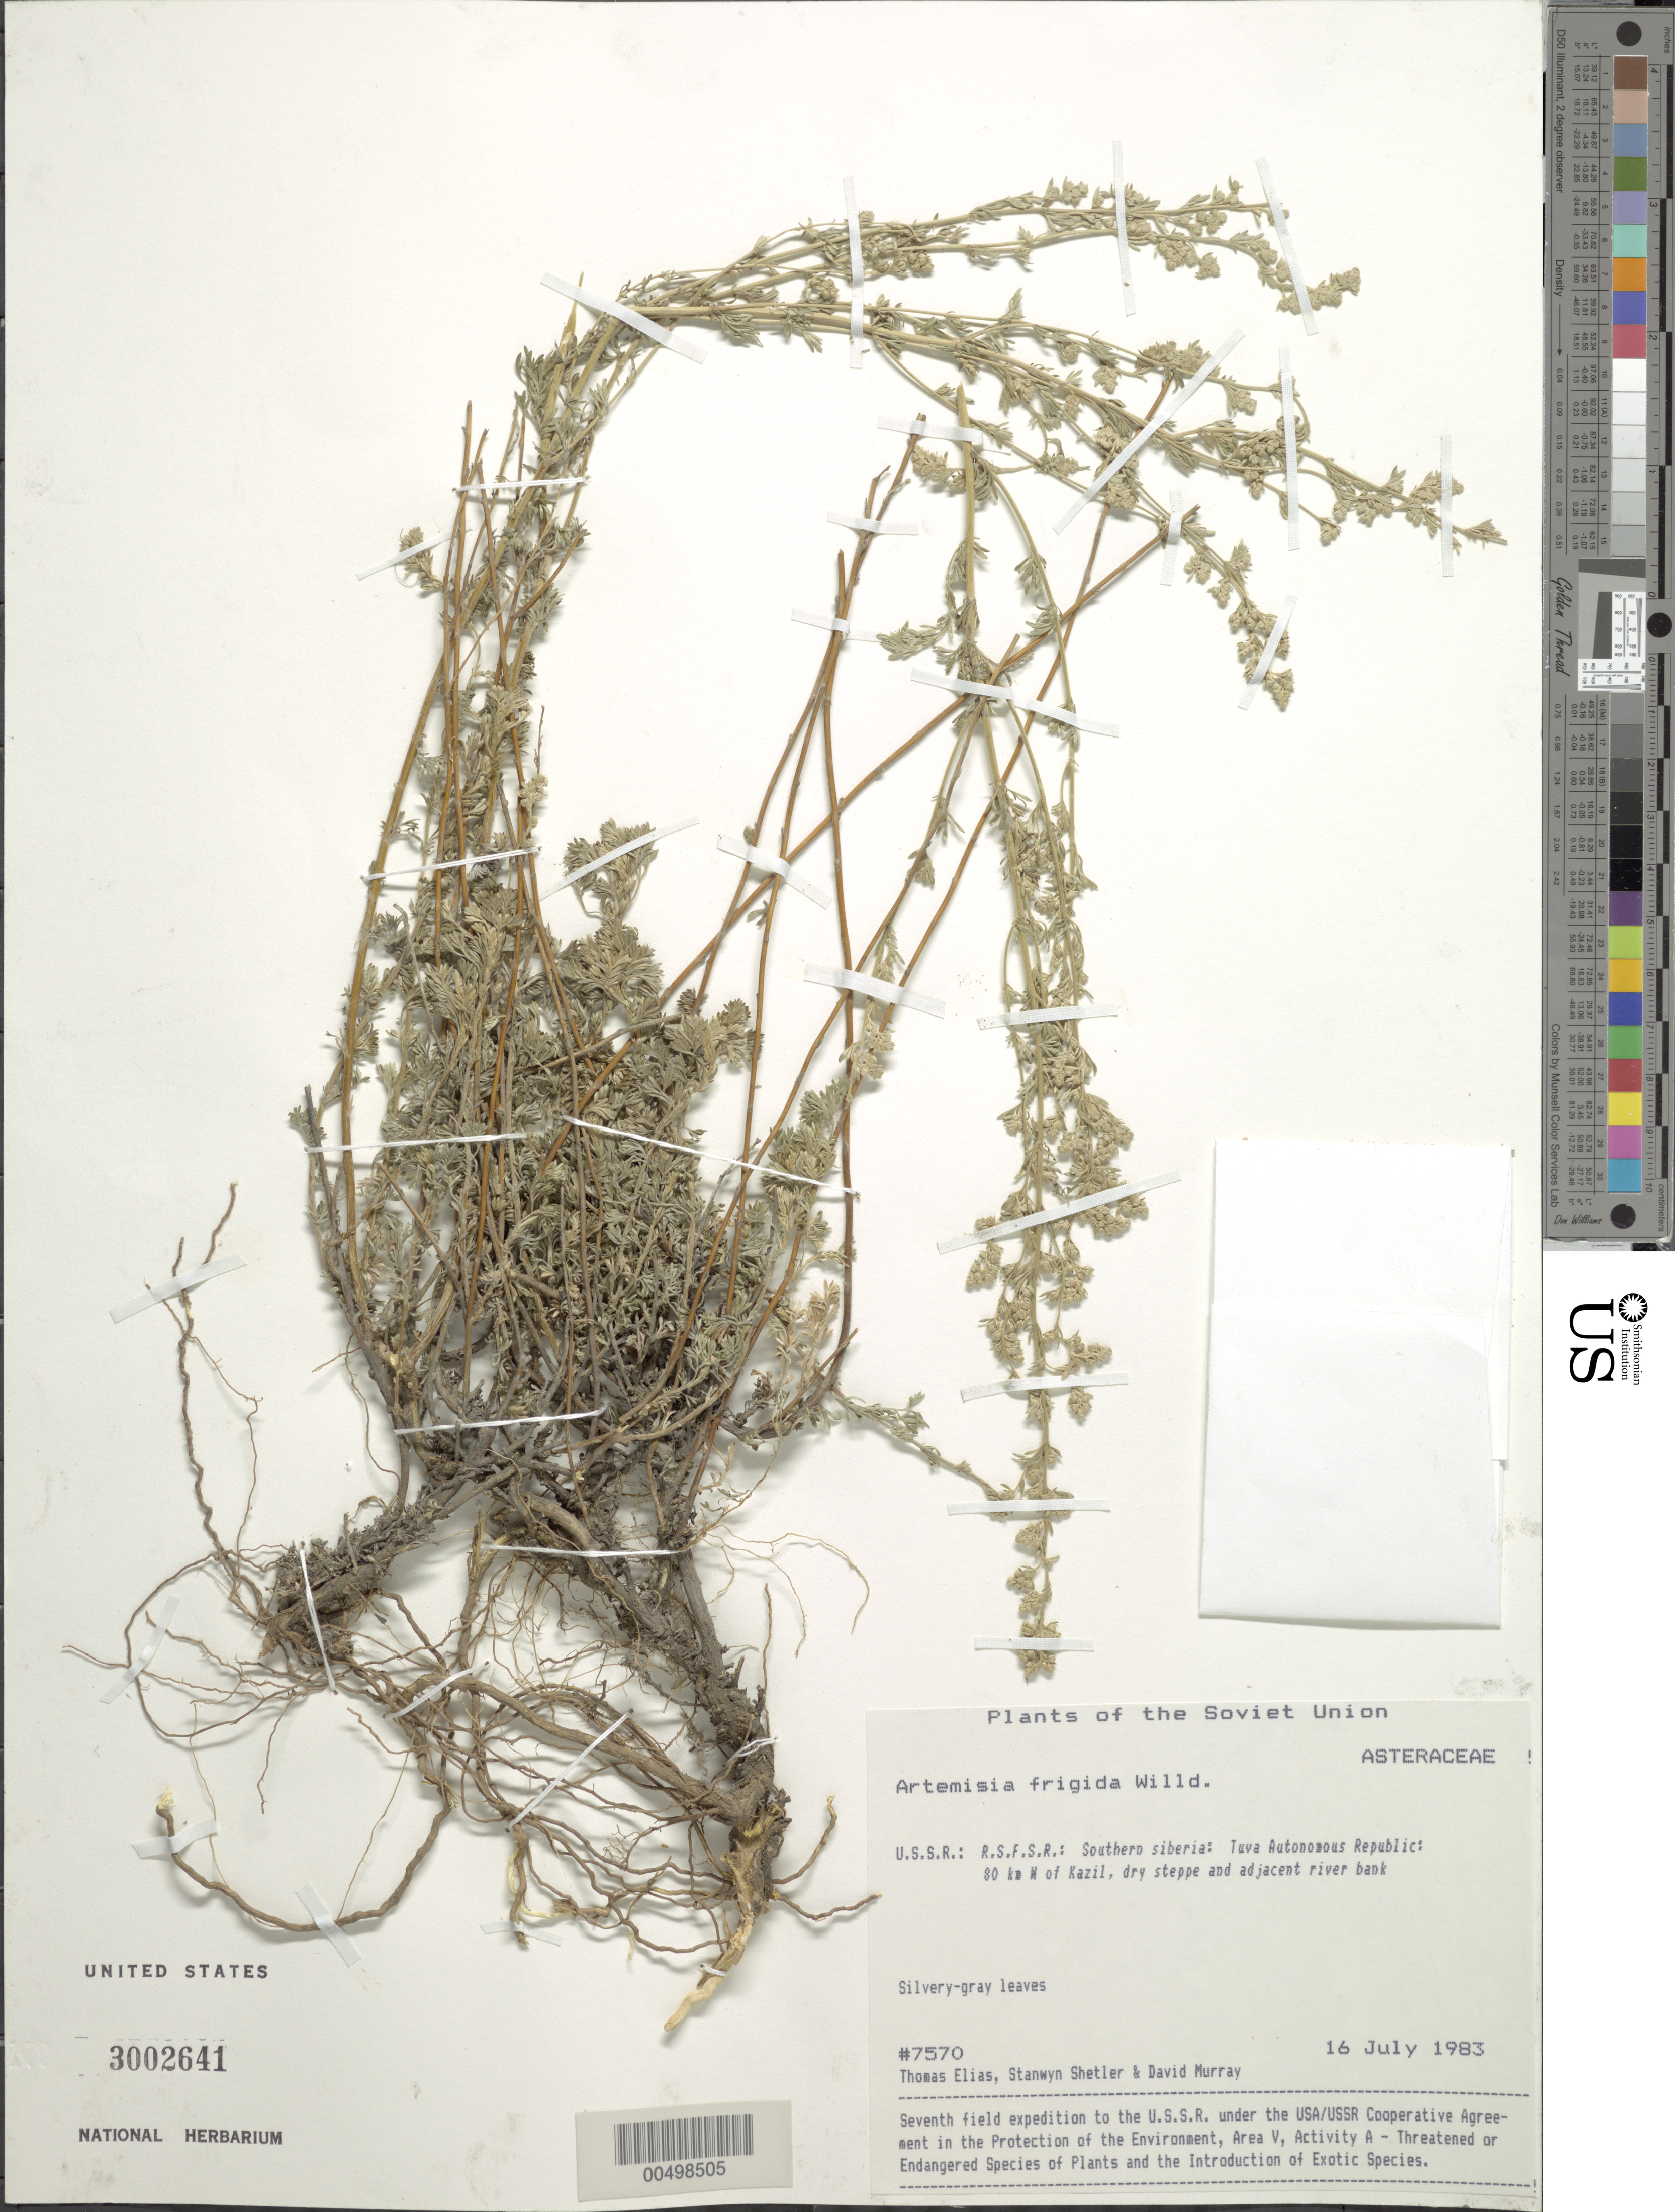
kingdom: Plantae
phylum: Tracheophyta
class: Magnoliopsida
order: Asterales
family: Asteraceae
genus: Artemisia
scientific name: Artemisia frigida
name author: Willd.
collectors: T. Elias, S. Shetler & D. F. Murray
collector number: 7570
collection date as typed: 16 Jul 1983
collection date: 1983-07-16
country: Russian Federation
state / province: Tuva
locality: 80 km W of Kazil [Kyzyl]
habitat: dry steppe and adjacent river bank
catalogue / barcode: US 3002641